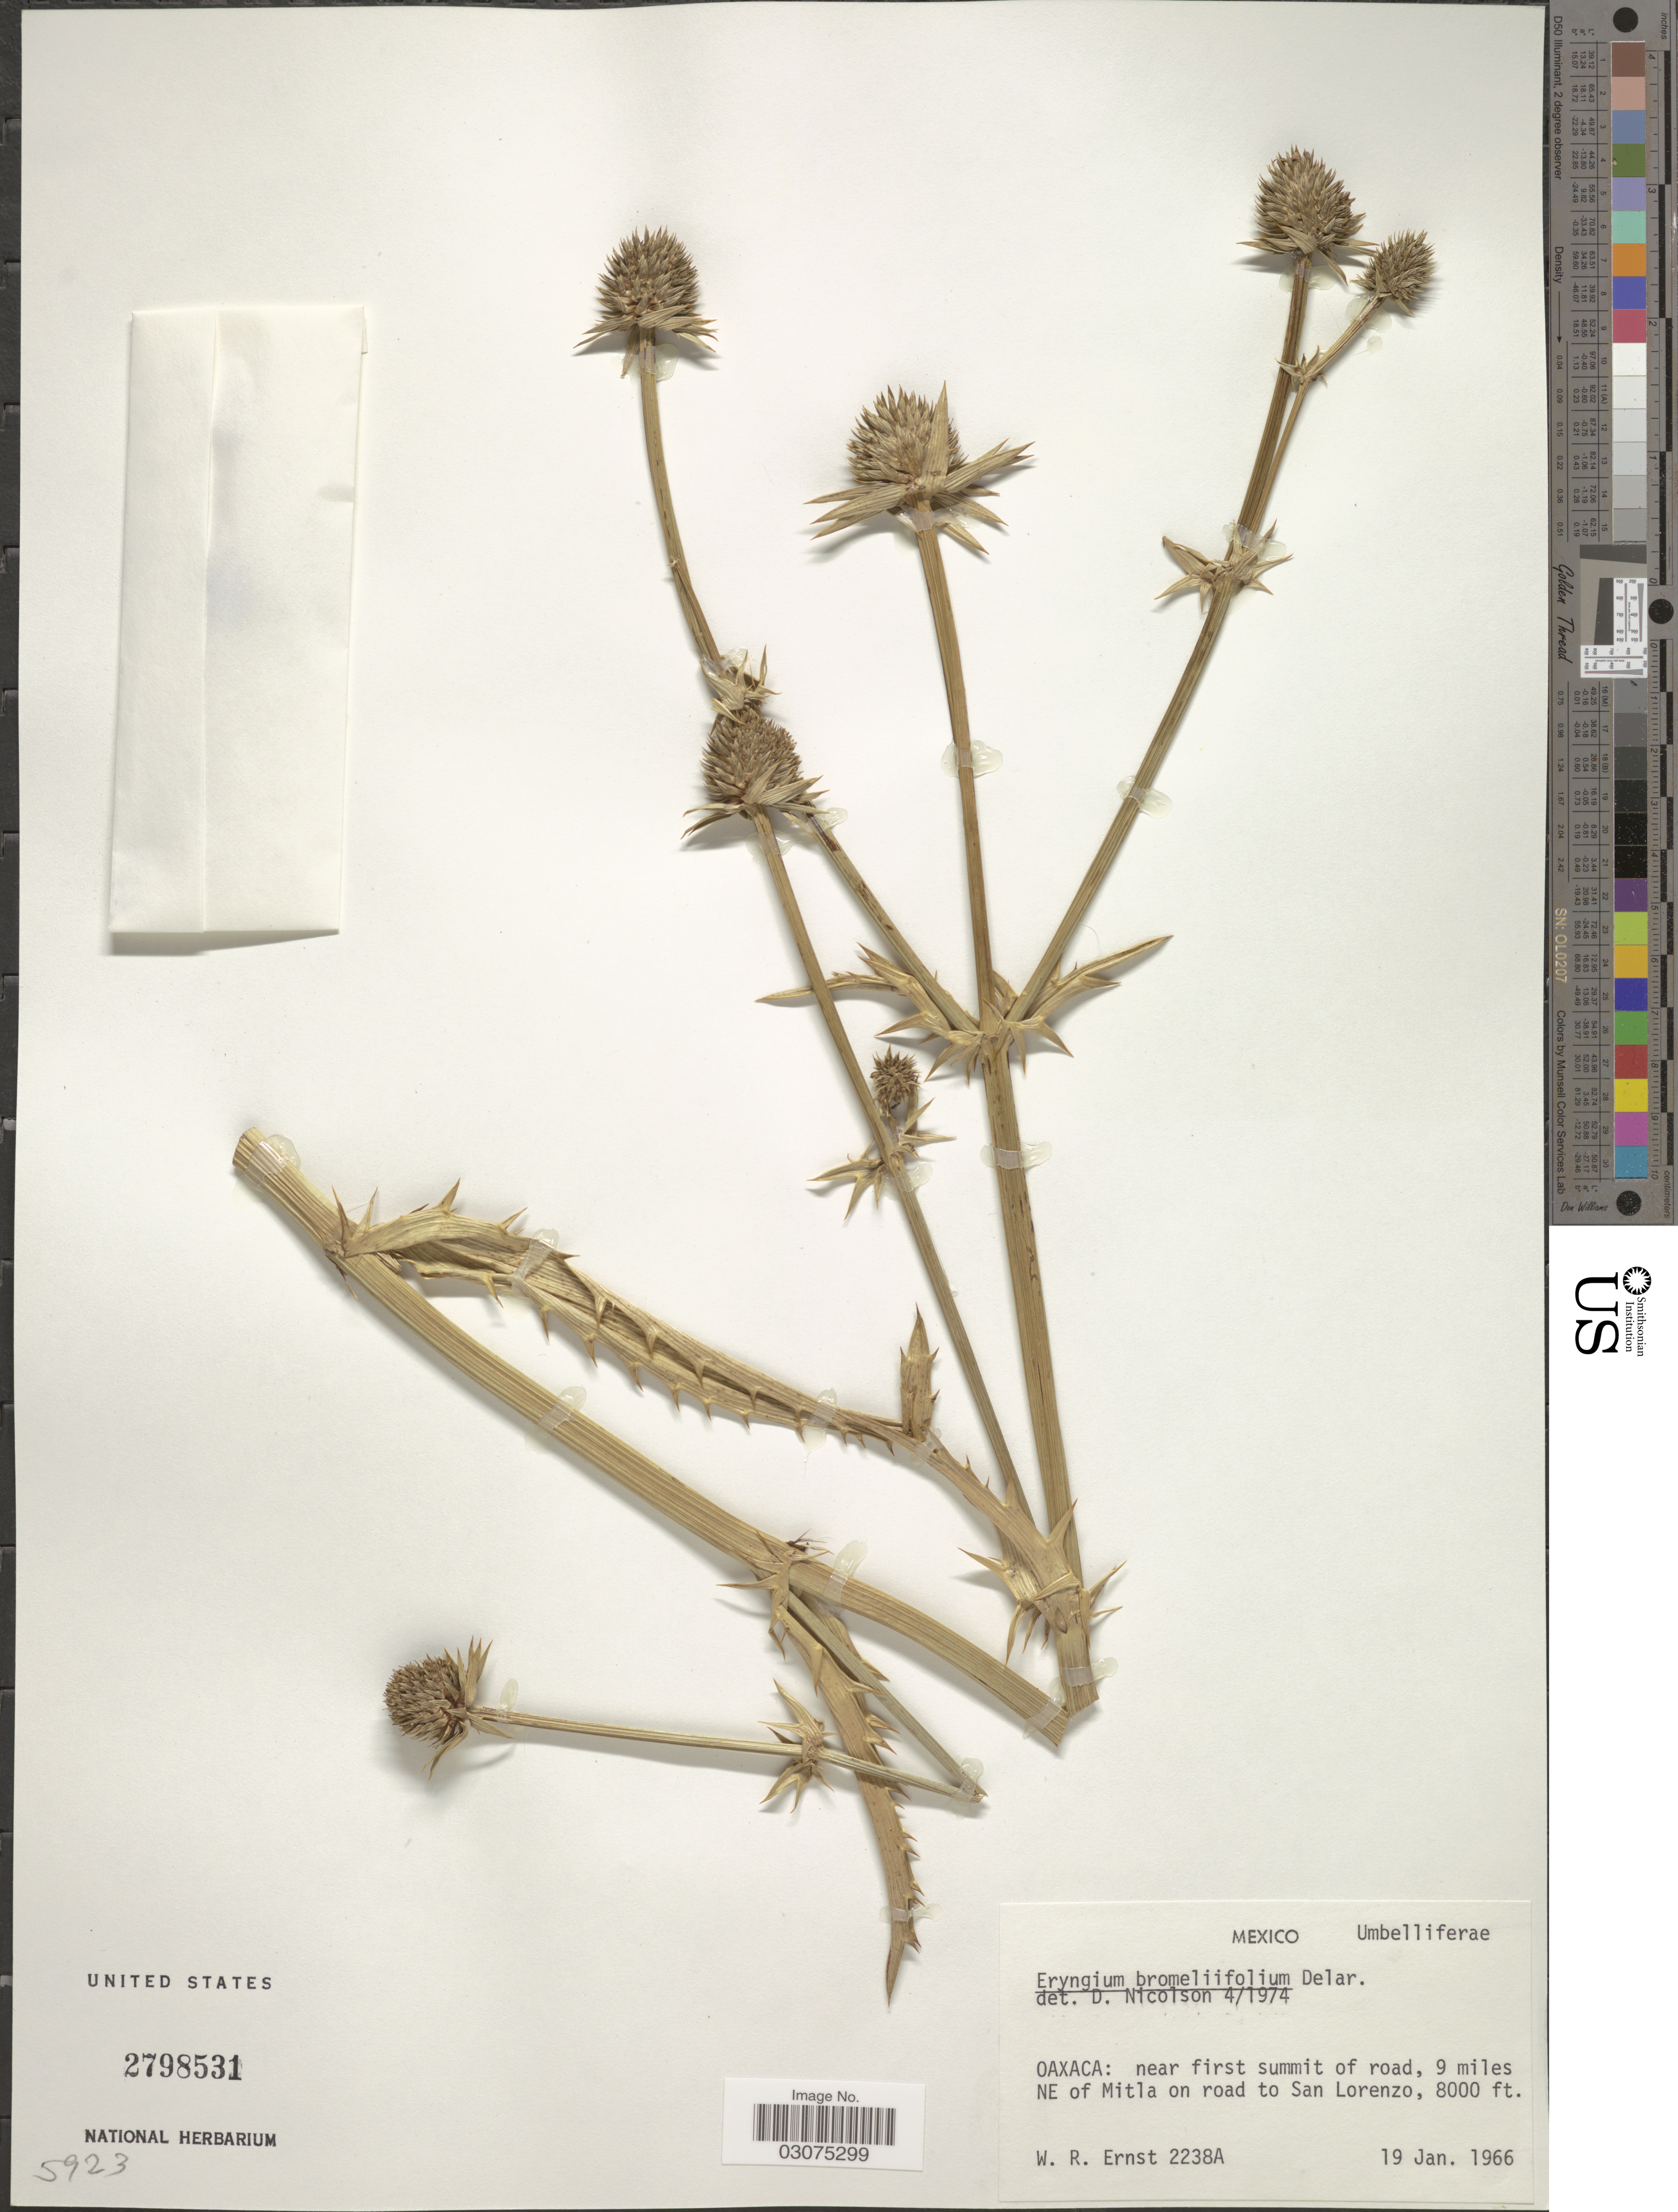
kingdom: Plantae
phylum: Tracheophyta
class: Magnoliopsida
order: Apiales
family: Apiaceae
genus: Eryngium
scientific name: Eryngium bromeliifolium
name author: F. Delaroche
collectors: W. R. Ernst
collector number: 2238A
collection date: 1966-01-19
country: Mexico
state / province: Oaxaca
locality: Near first summit of road, 9 miles NE of Mitla on road to San Lorenzo.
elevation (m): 2438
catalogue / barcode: US 2798531